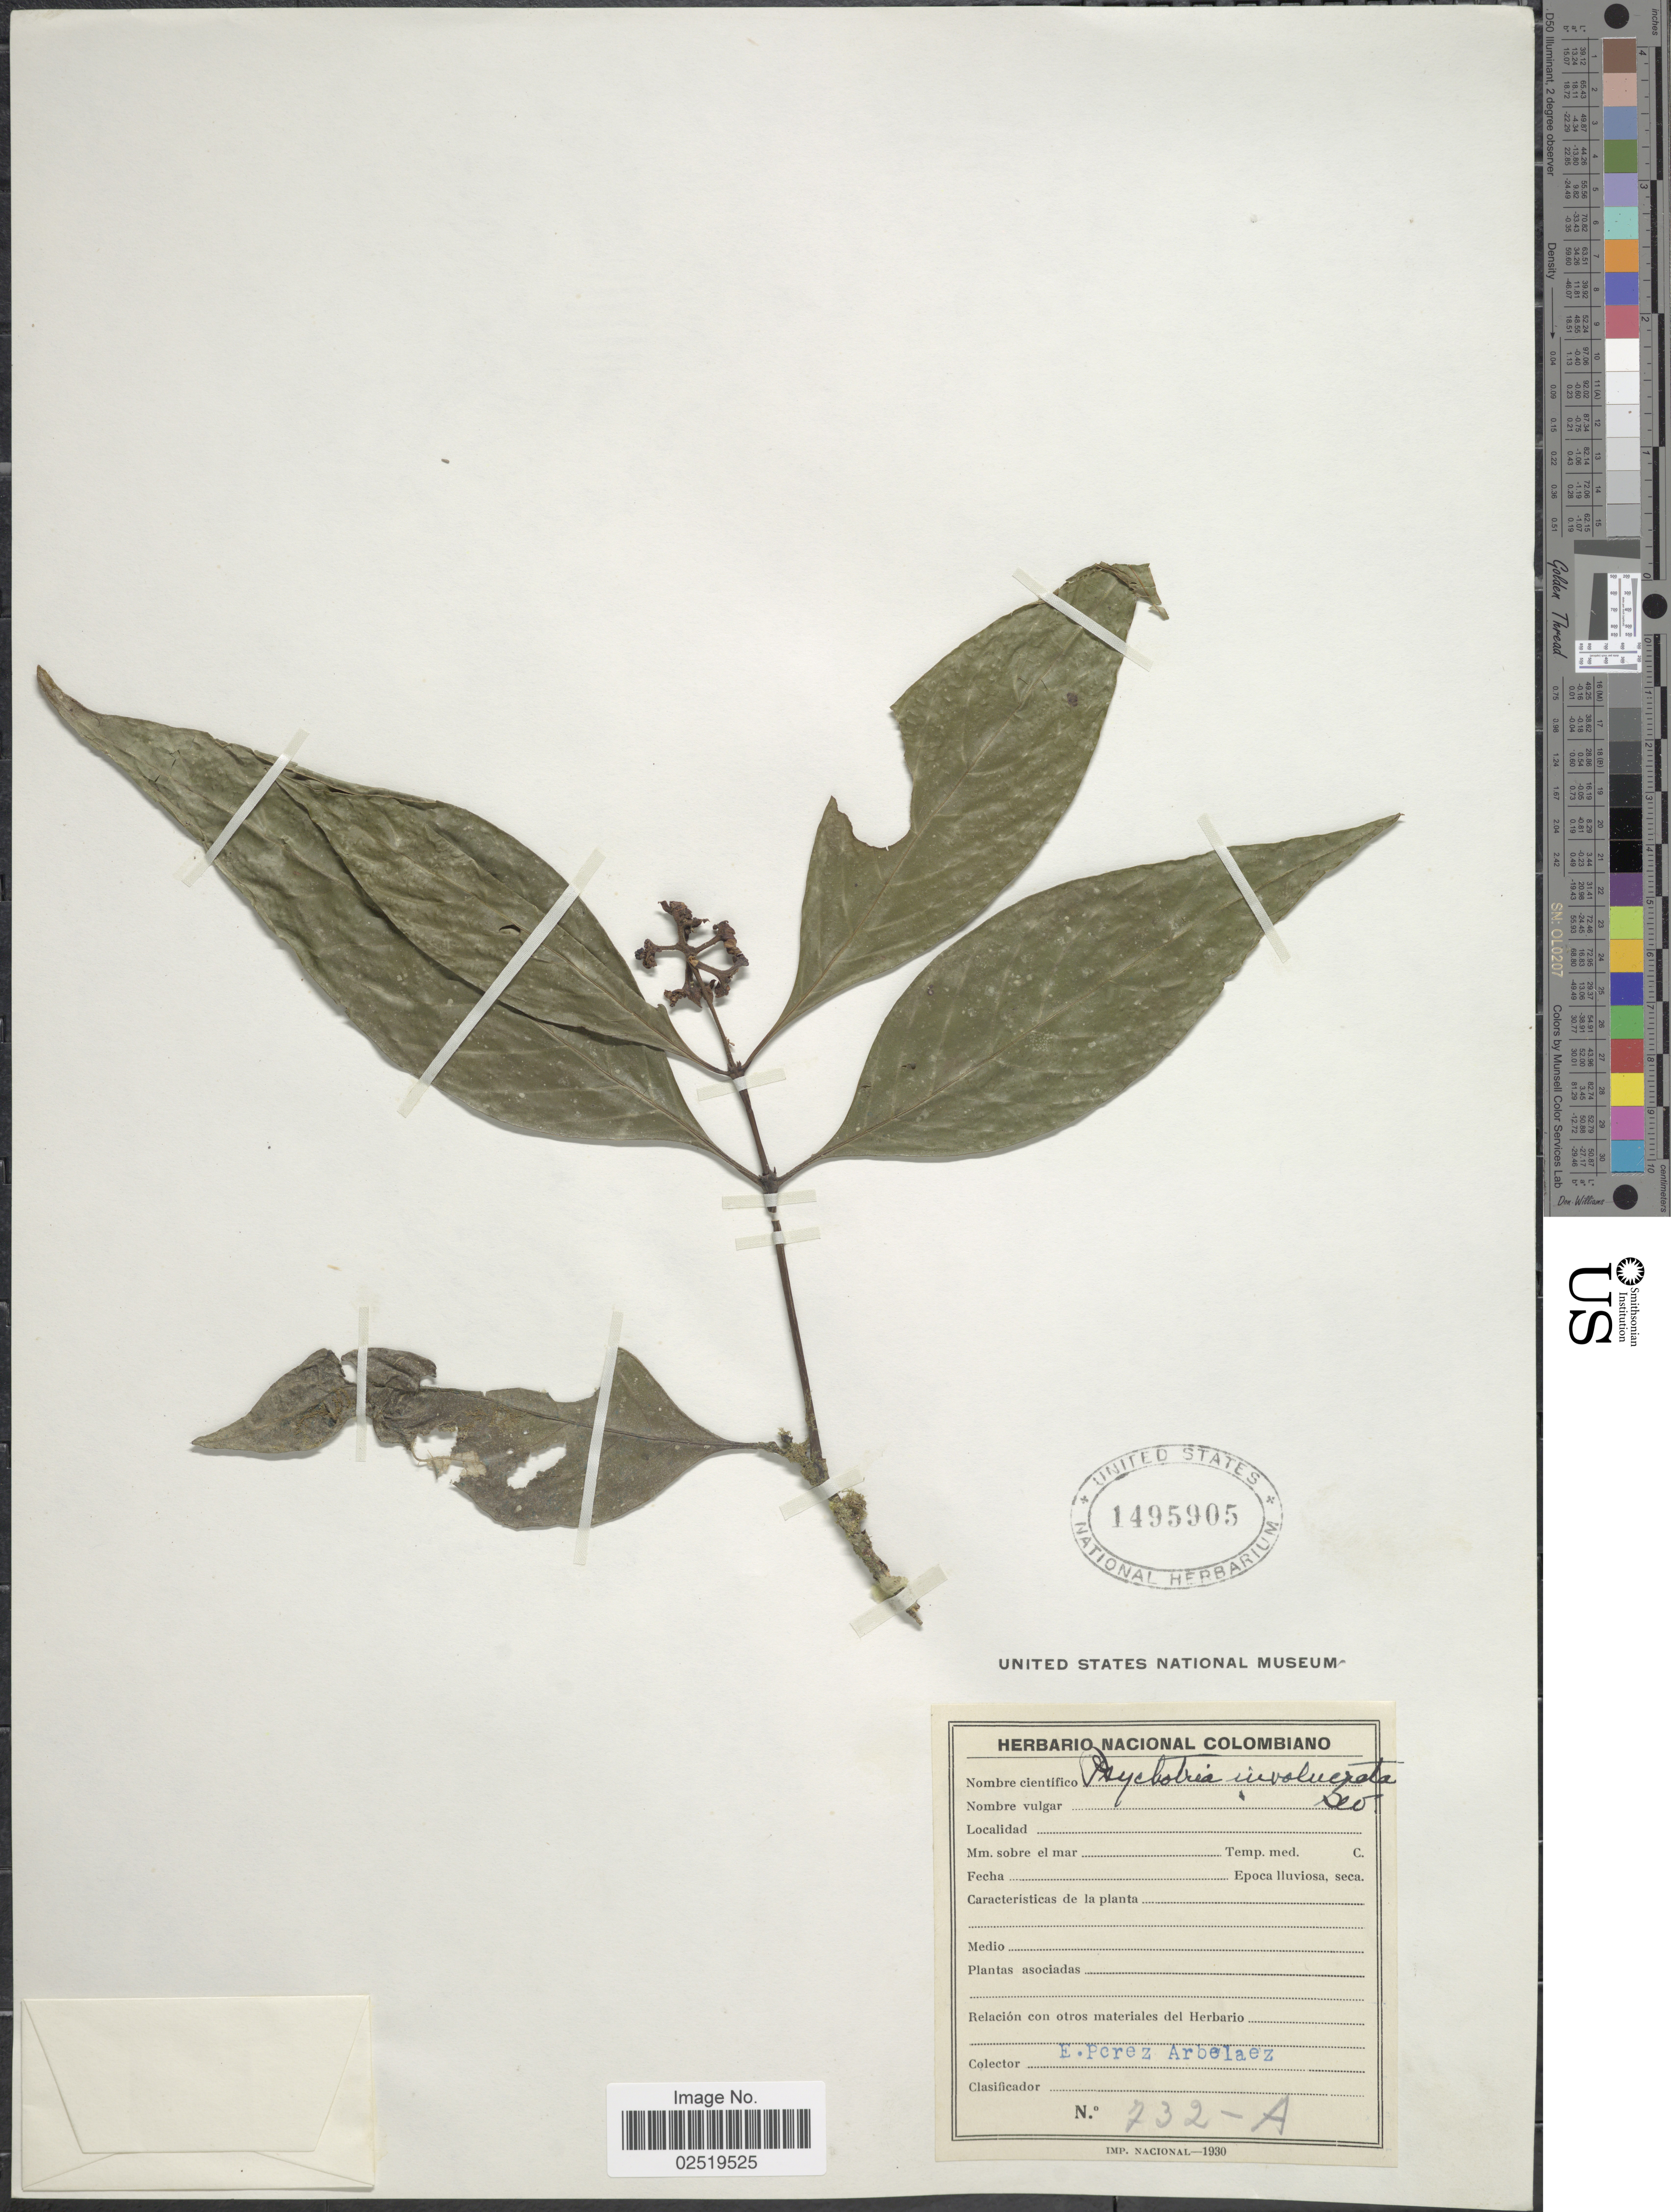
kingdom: Plantae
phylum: Tracheophyta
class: Magnoliopsida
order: Gentianales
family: Rubiaceae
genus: Psychotria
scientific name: Psychotria involucrata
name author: Sw.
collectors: E. Pérez Arbeláez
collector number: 732-A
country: Colombia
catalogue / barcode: US 1495905